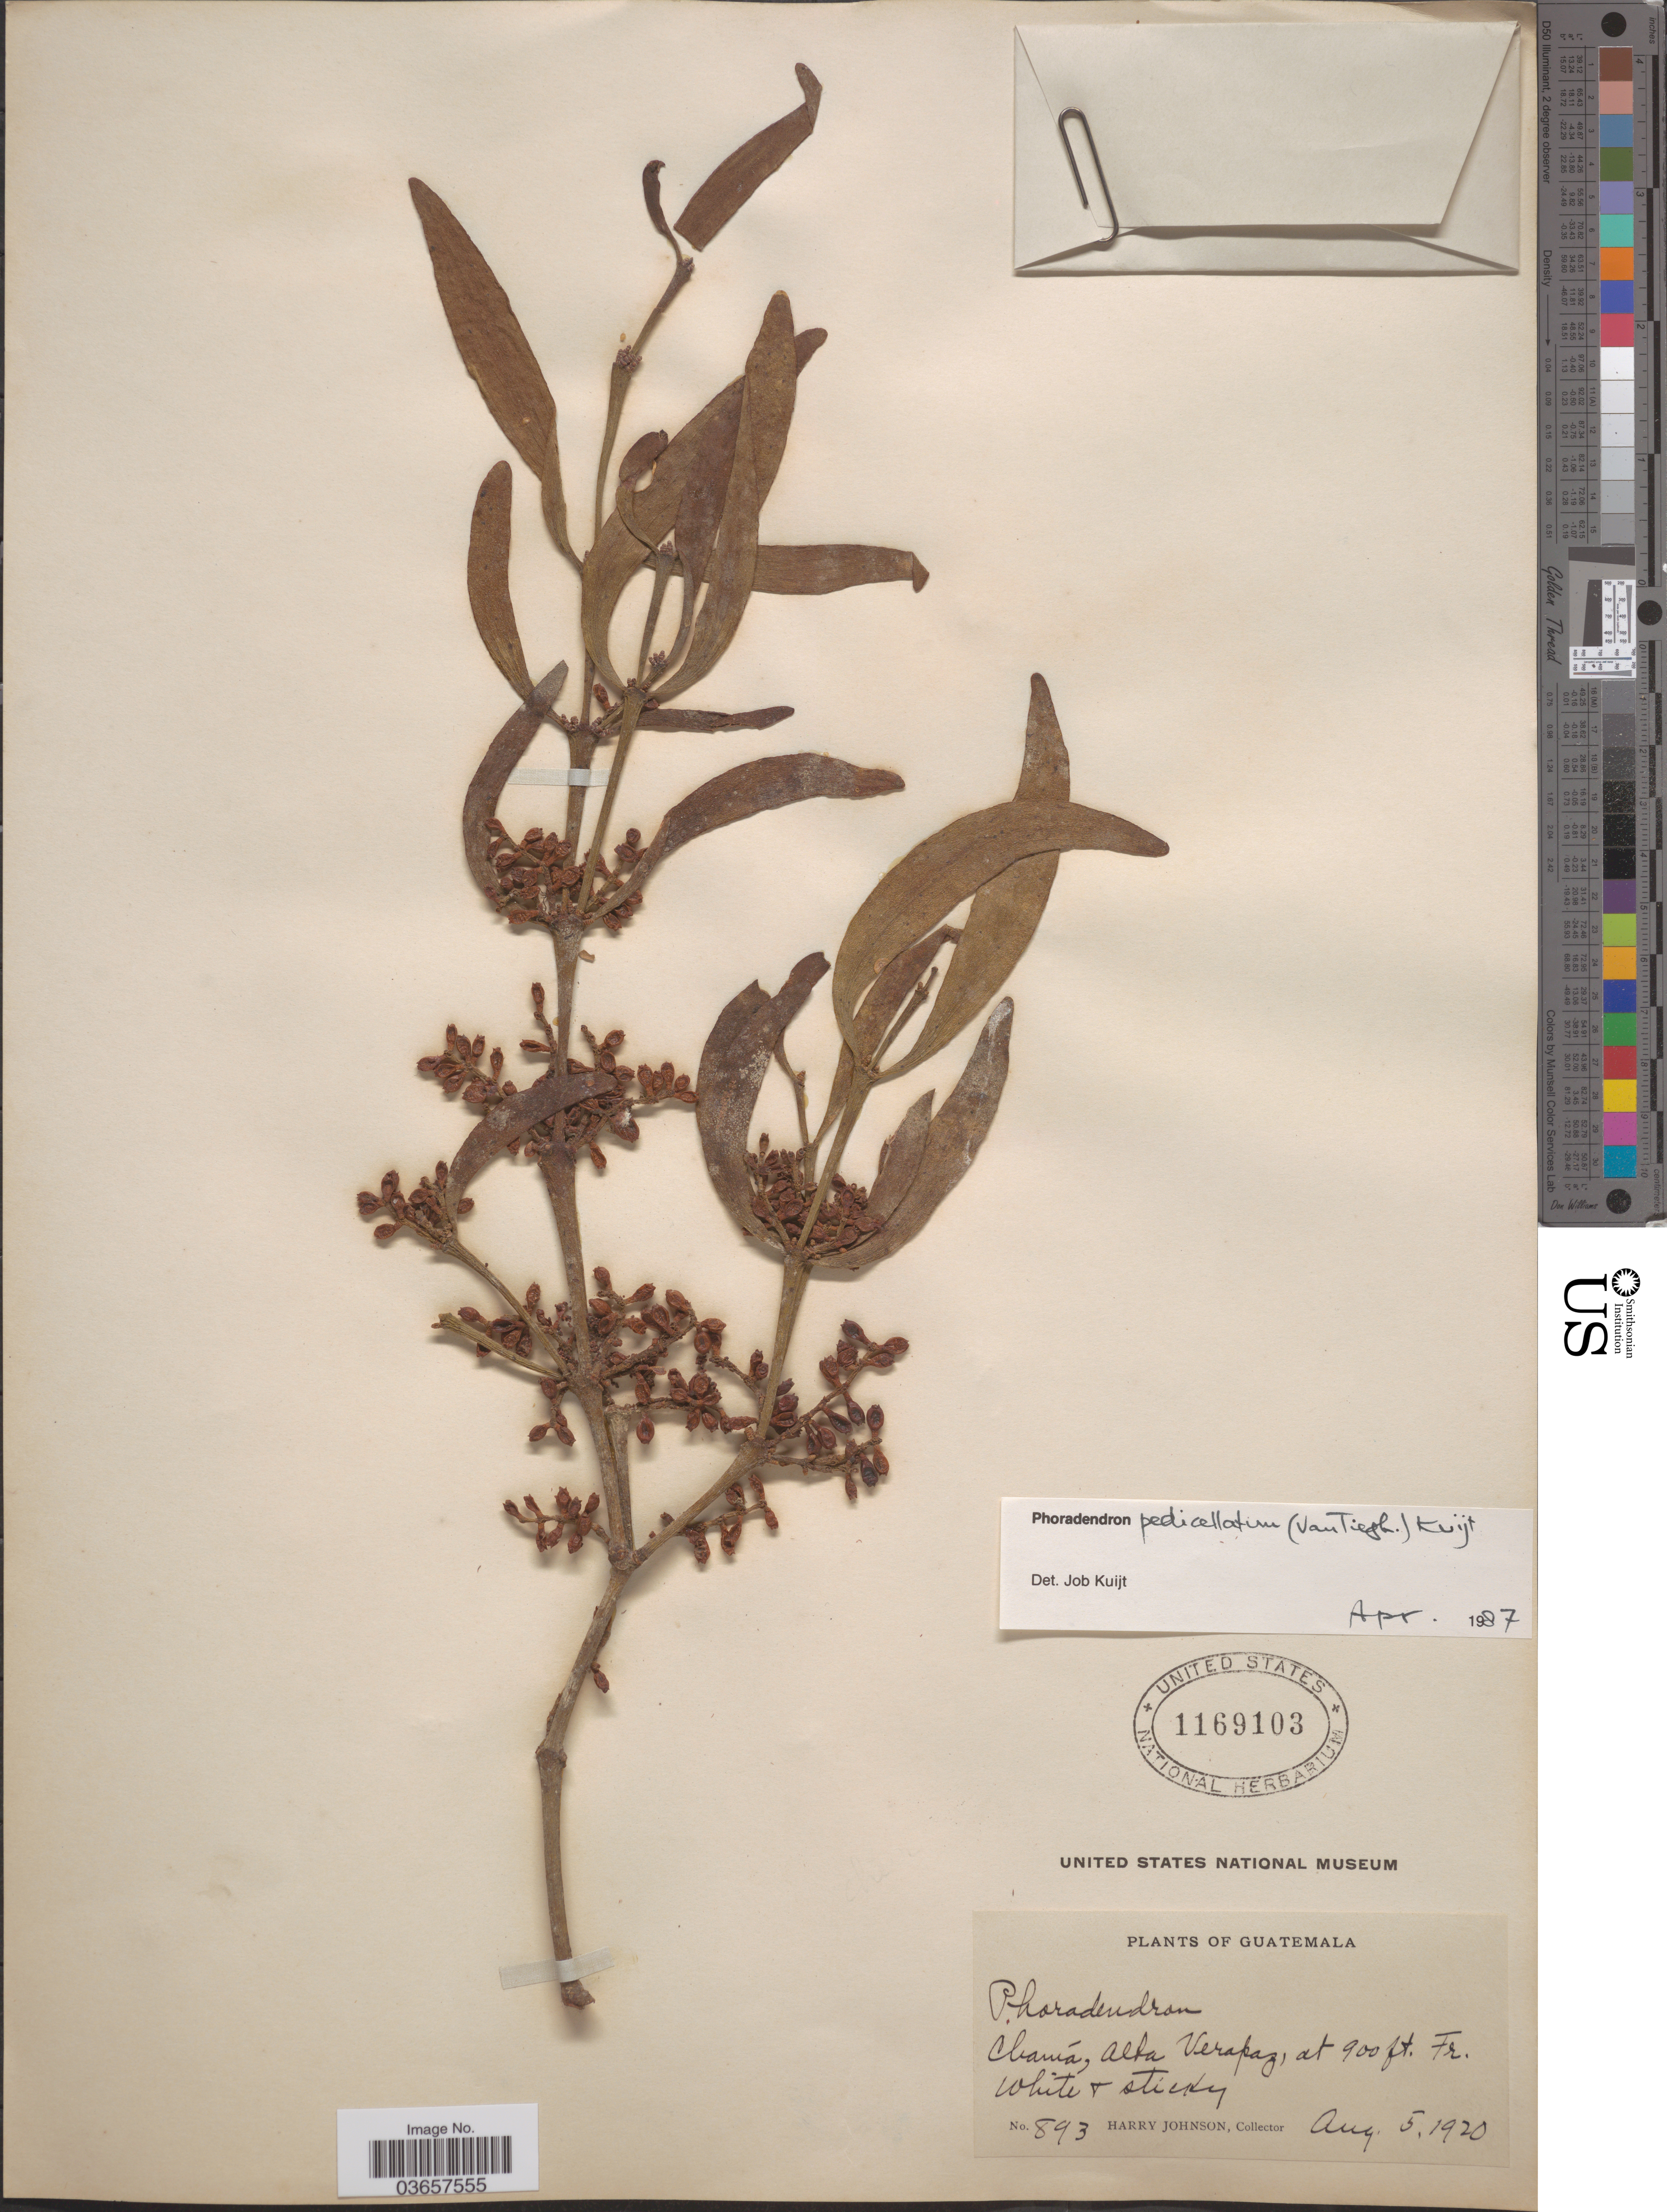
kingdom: Plantae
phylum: Tracheophyta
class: Magnoliopsida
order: Santalales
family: Viscaceae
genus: Phoradendron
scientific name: Phoradendron pedicellatum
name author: (Tiegh.) Kuijt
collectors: H. Johnson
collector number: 893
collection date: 1920-08-05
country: Guatemala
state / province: Alta Verapaz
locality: Chamá, Alta Verapaz.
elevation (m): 274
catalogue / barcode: US 1169103